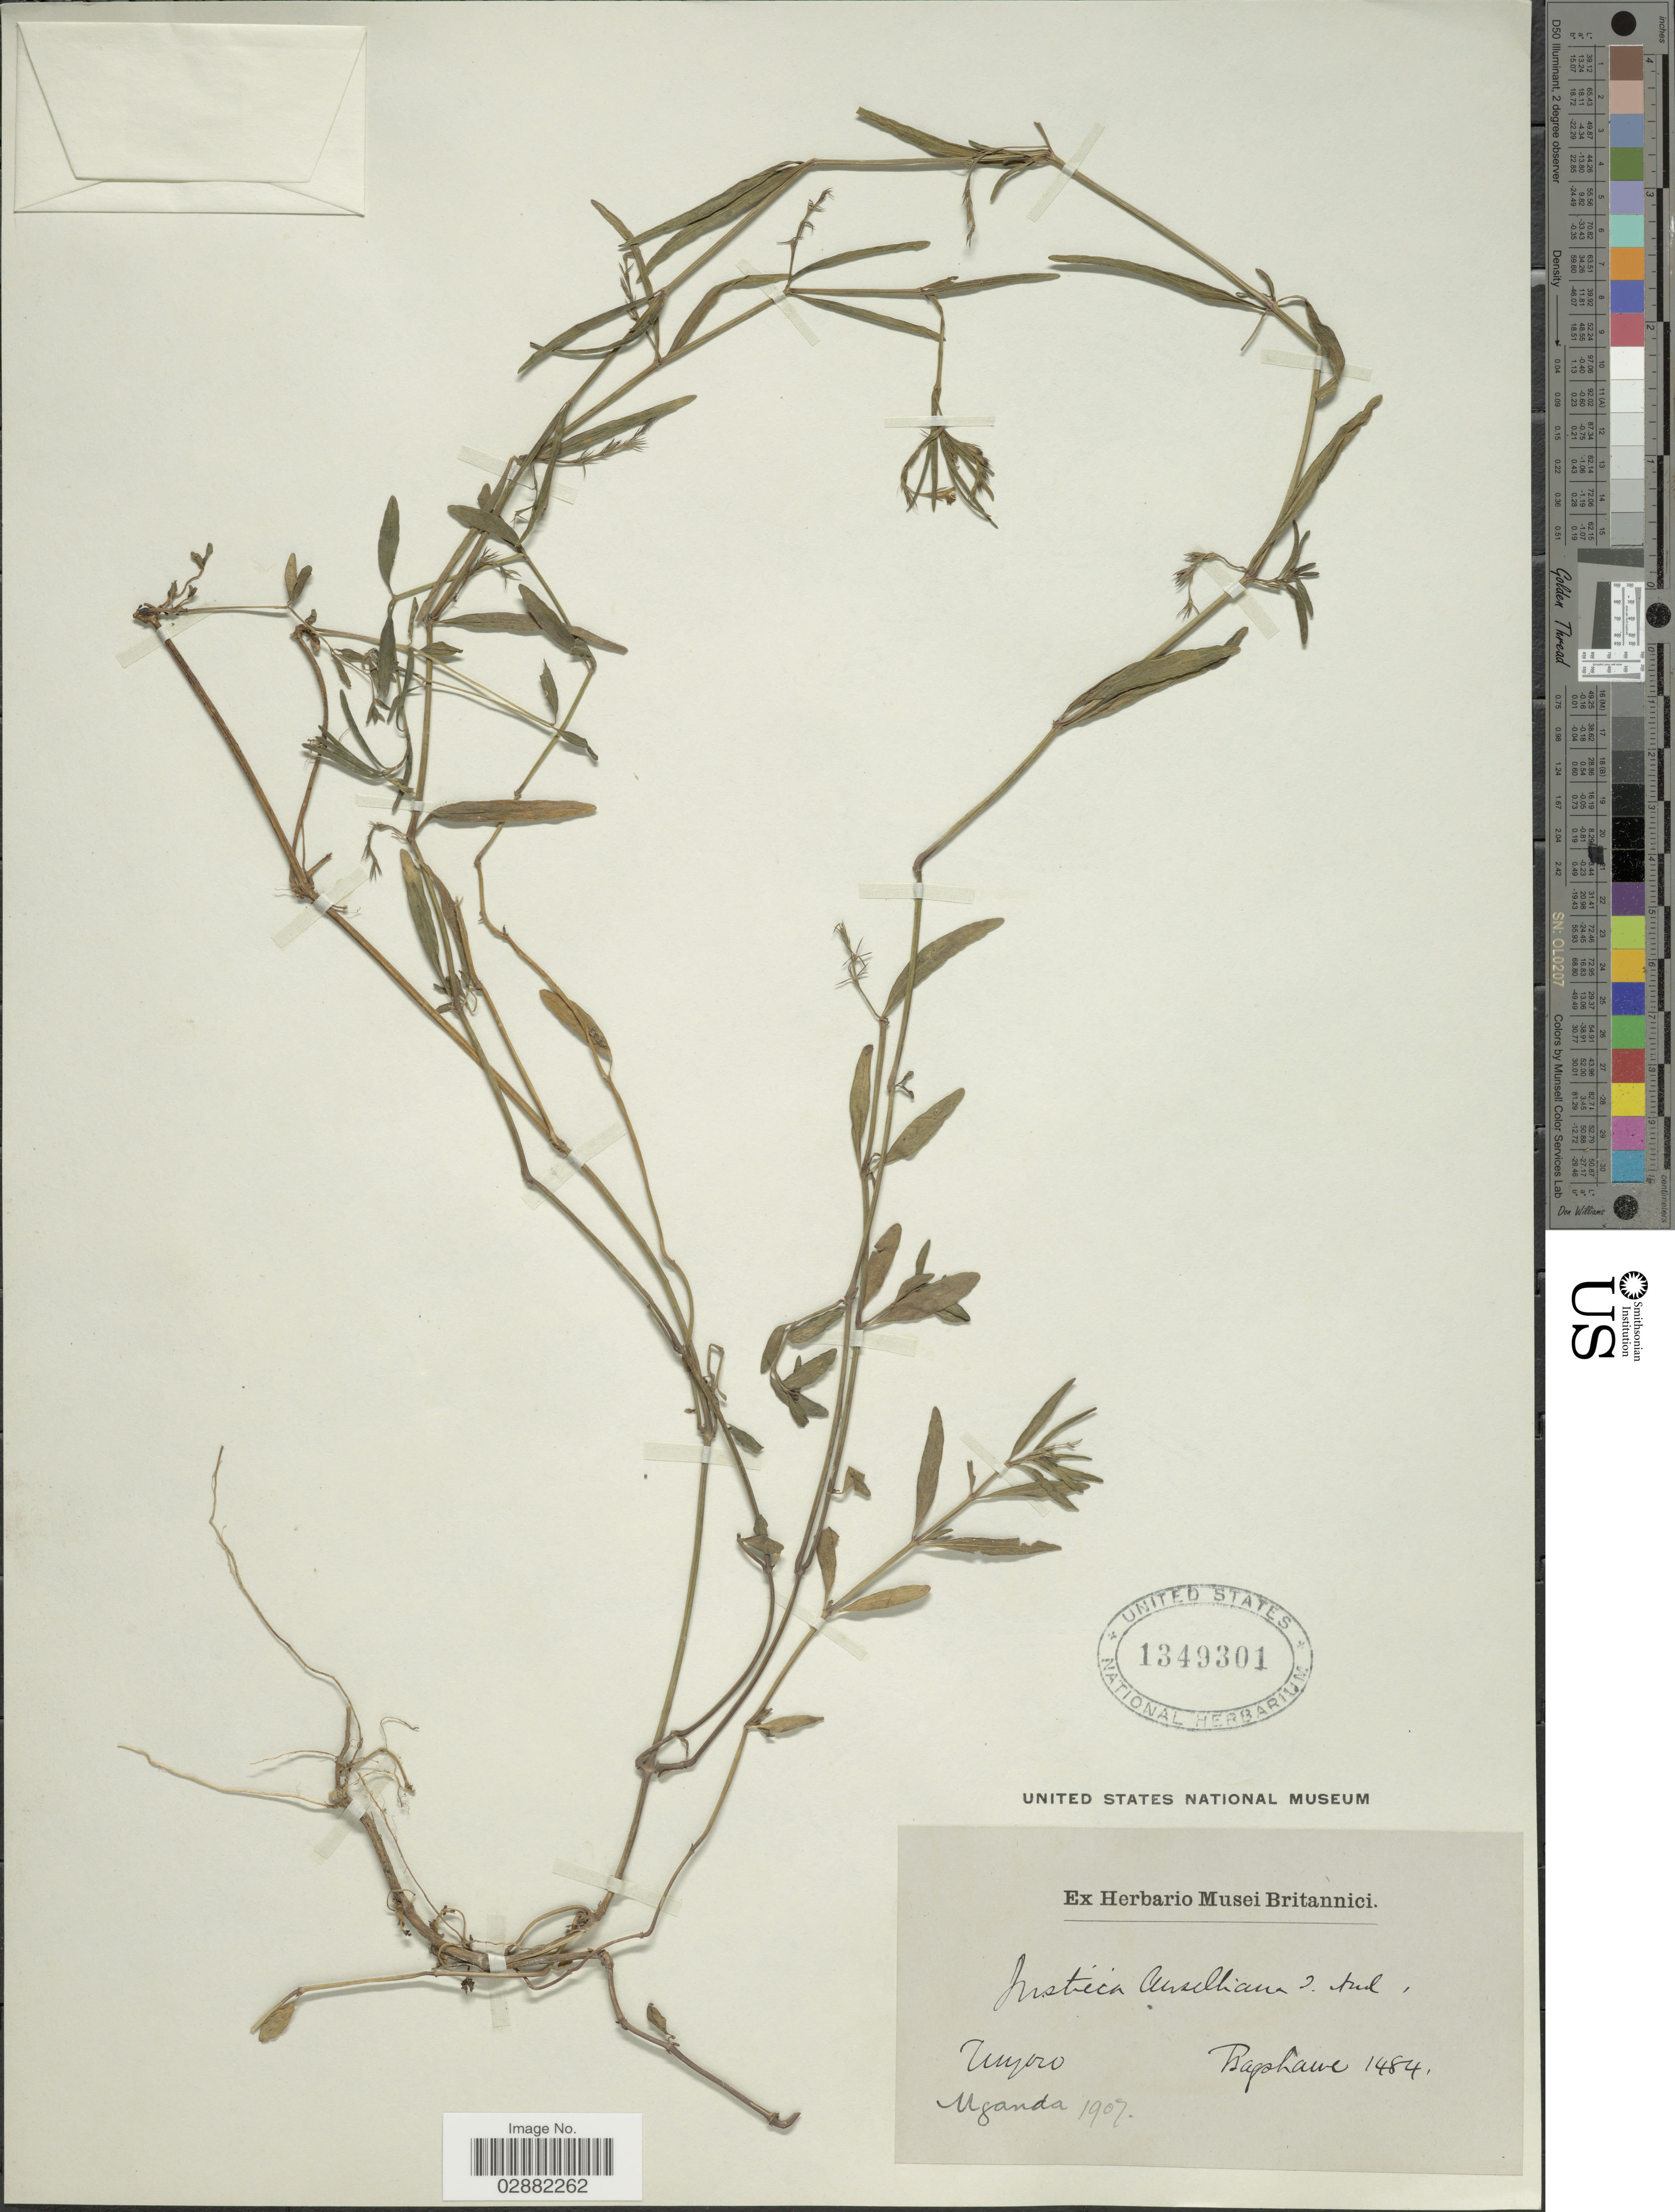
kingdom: Plantae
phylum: Tracheophyta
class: Magnoliopsida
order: Lamiales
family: Acanthaceae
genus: Justicia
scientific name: Justicia anselliana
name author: (Nees) T. Anders.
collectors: Bagshawe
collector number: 1484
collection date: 1907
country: Uganda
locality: Unyoro.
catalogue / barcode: US 1349301